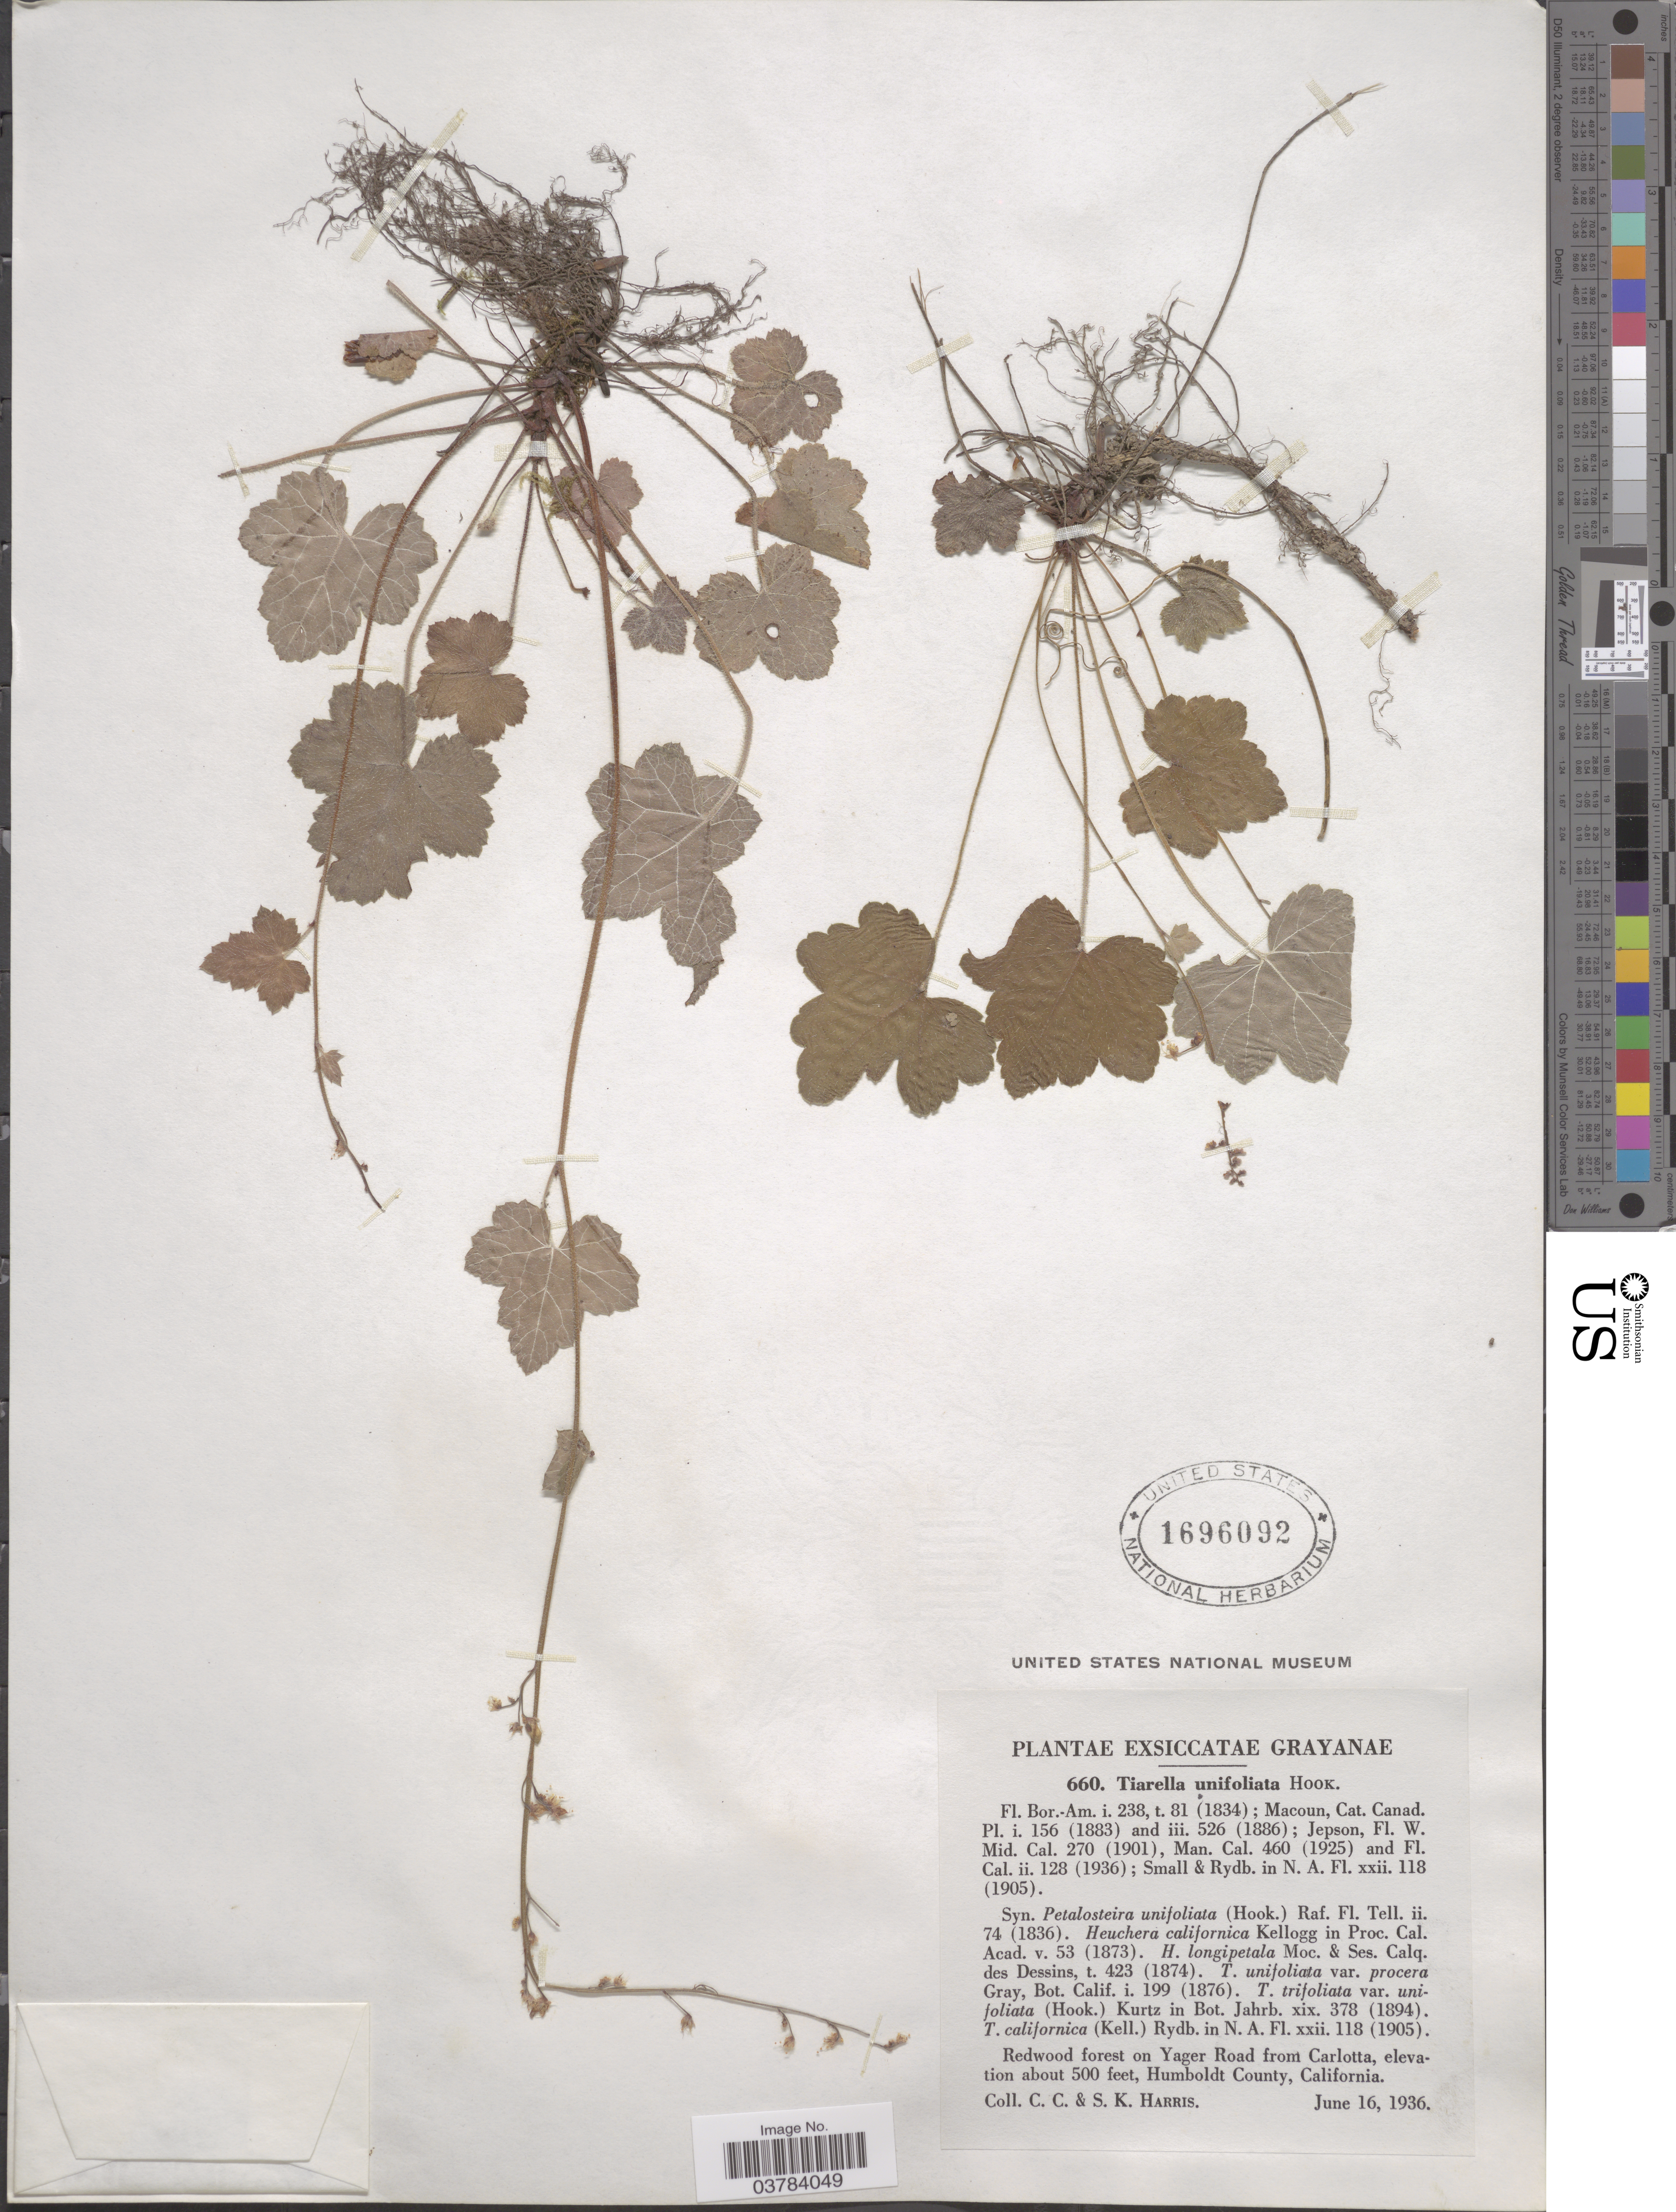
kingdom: Plantae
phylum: Tracheophyta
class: Magnoliopsida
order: Saxifragales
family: Saxifragaceae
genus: Tiarella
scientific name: Tiarella unifoliata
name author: Hook.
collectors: C. C. Harris & S. K. Harris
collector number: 660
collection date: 1936-06-16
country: United States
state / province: California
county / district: Humboldt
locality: Redwood forest on Yager Road from Carlotta, Humboldt County.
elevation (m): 152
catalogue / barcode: US 1696092